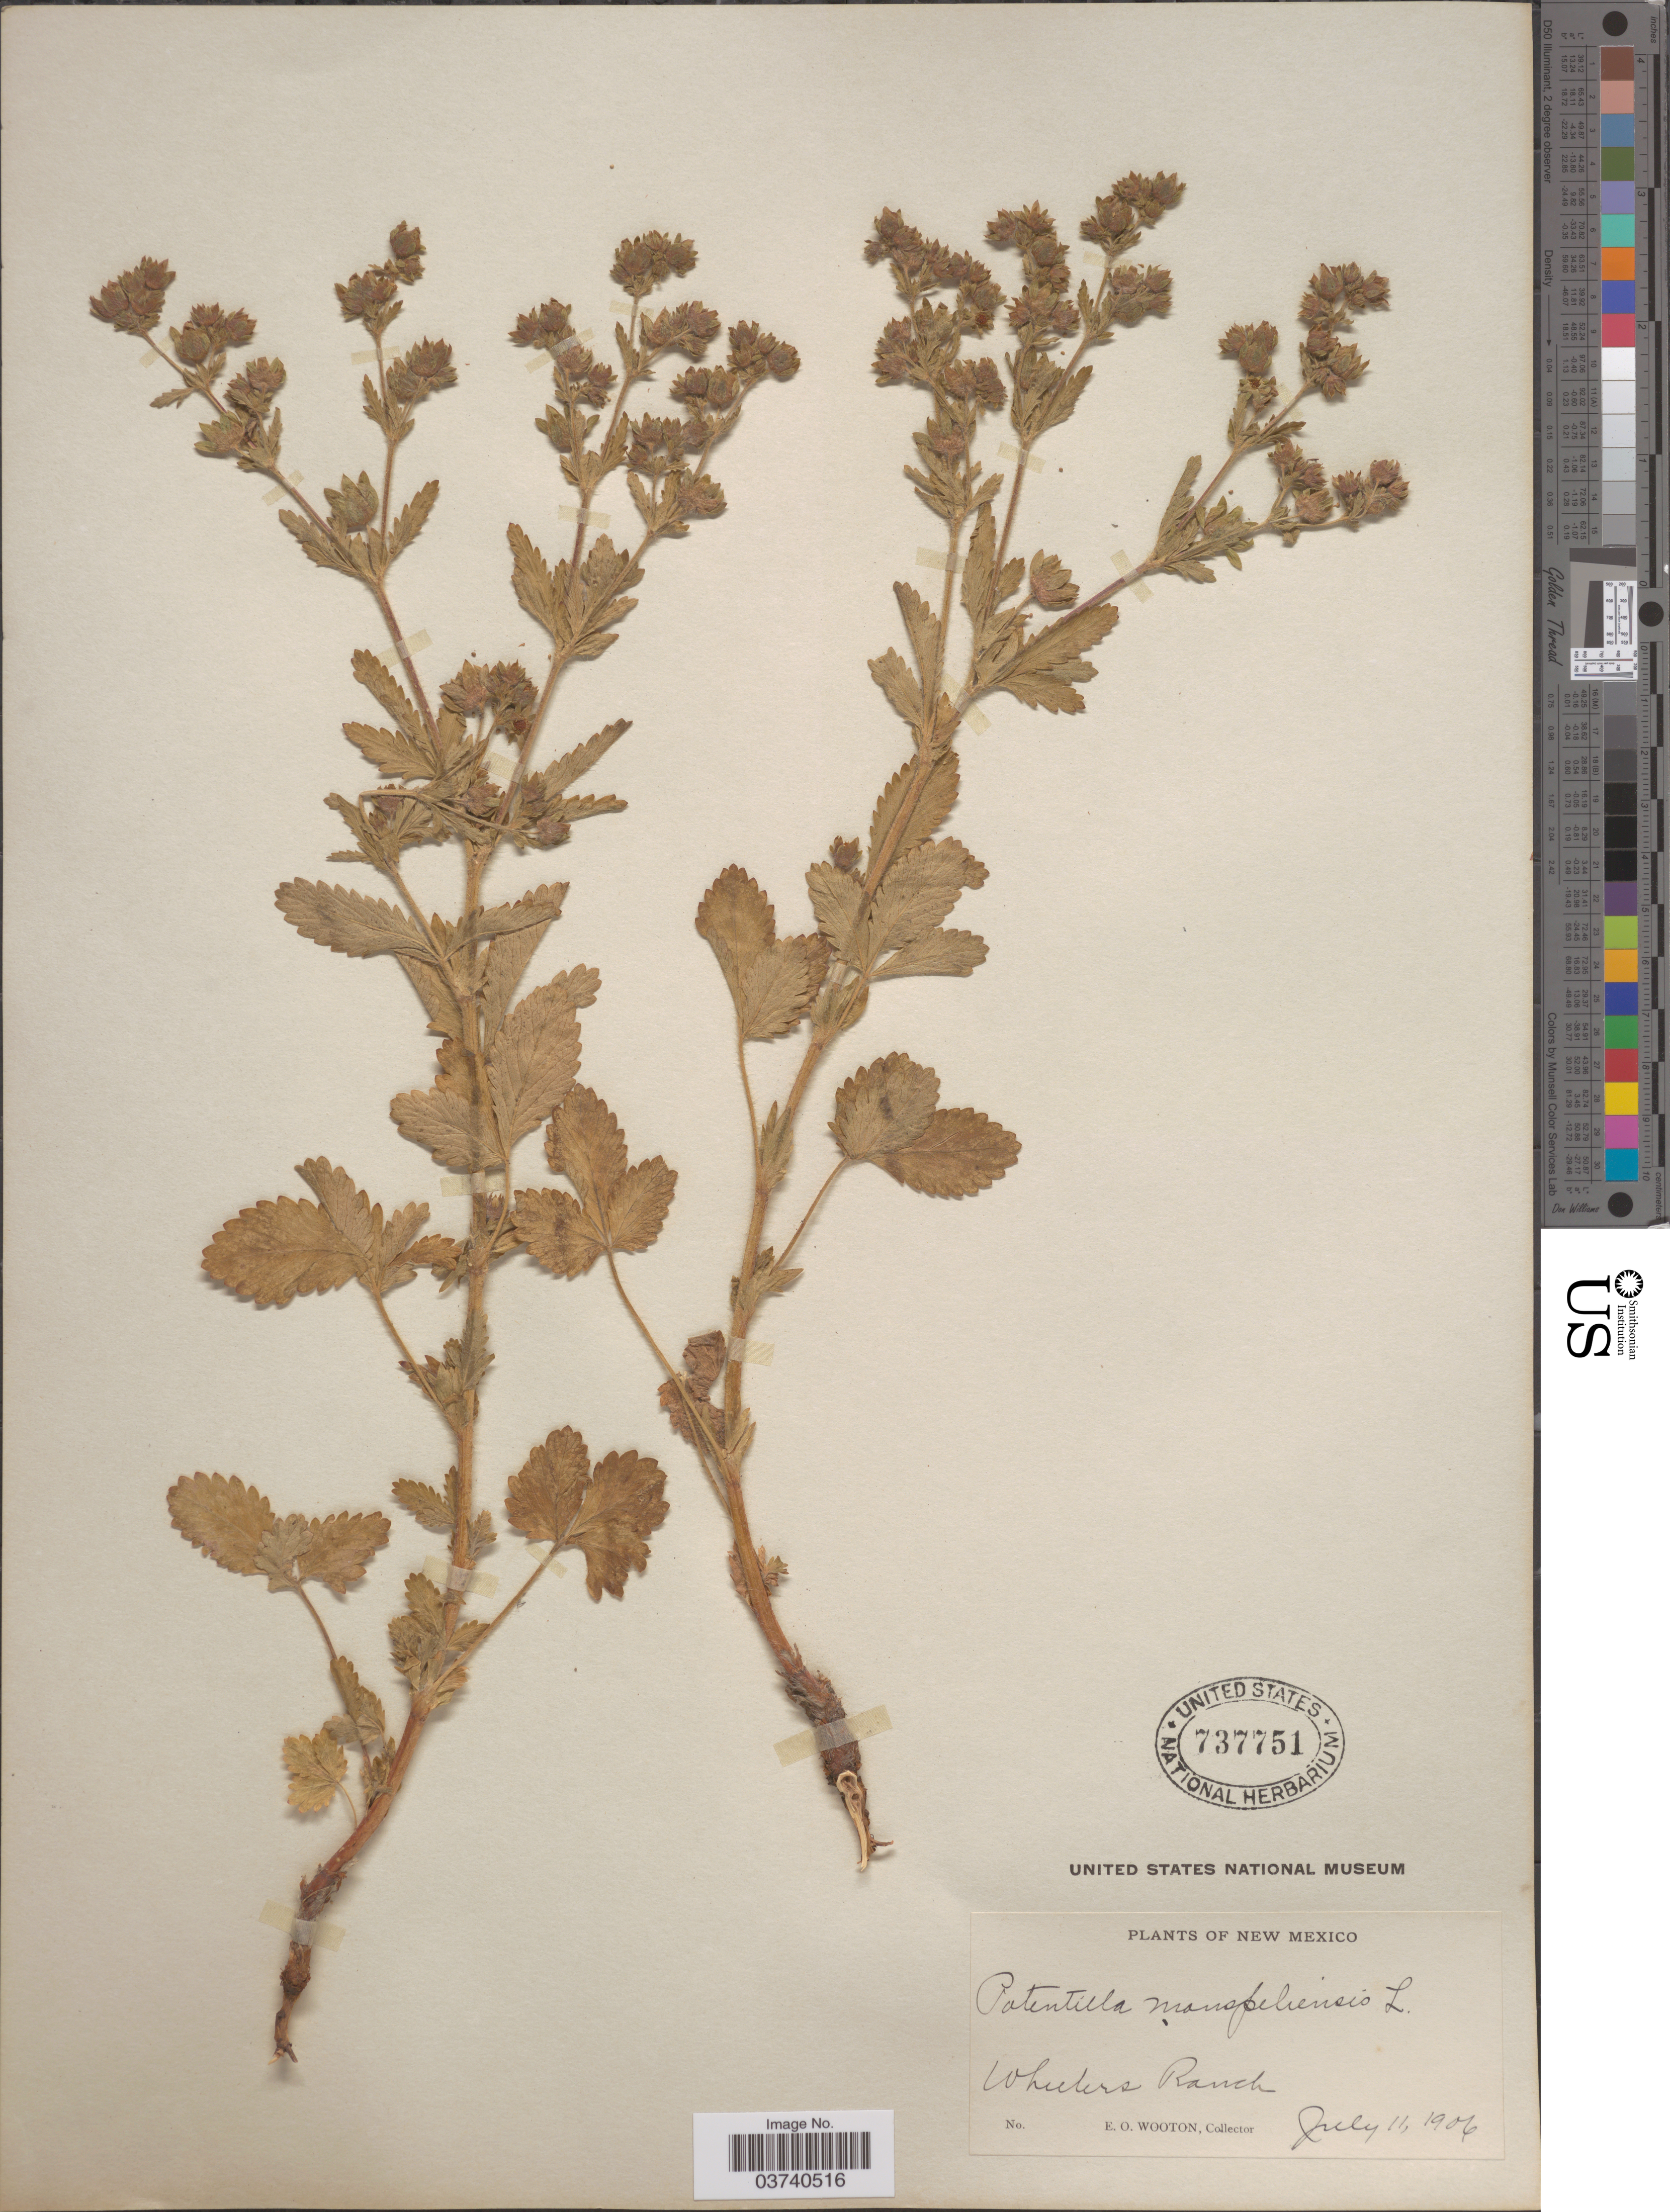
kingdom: Plantae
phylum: Tracheophyta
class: Magnoliopsida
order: Rosales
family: Rosaceae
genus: Potentilla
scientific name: Potentilla norvegica subsp. monspeliensis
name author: (L.) Asch. & Graebn.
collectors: E. O. Wooton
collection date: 1906-07-11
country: United States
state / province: New Mexico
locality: Wheelers Ranch.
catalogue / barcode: US 737751